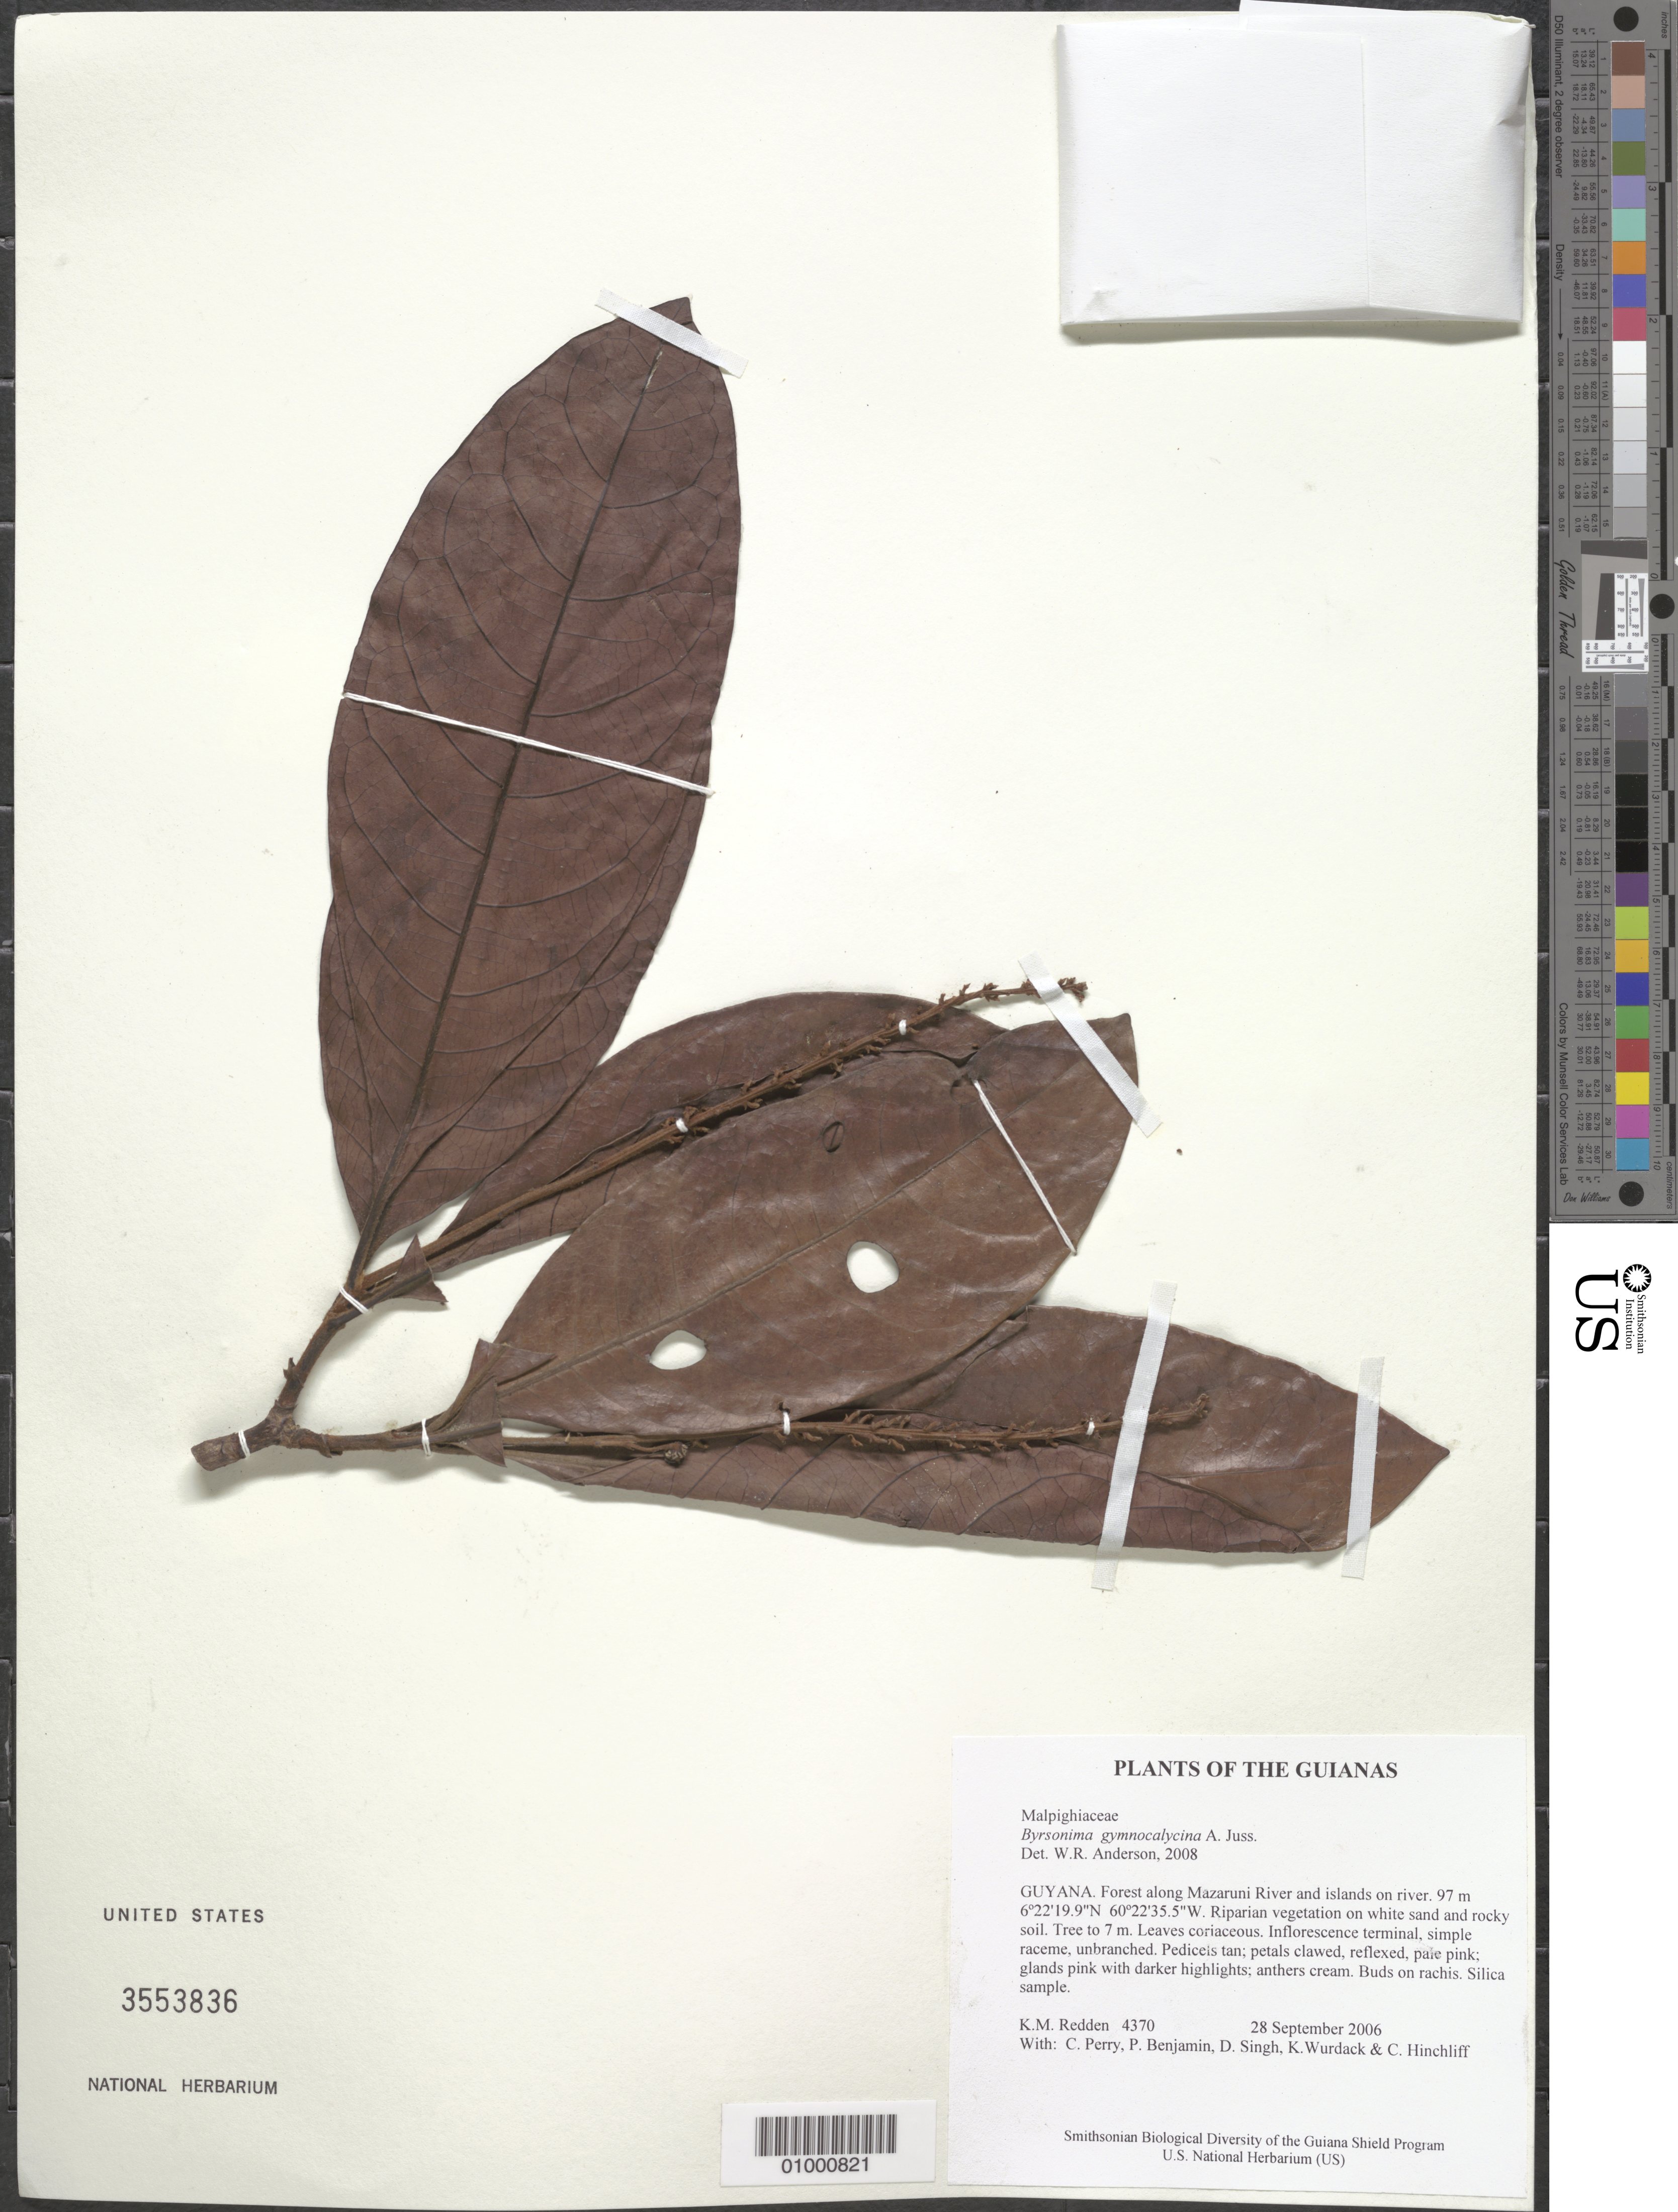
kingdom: Plantae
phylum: Tracheophyta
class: Magnoliopsida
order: Malpighiales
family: Malpighiaceae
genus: Byrsonima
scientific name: Byrsonima gymnocalycina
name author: A. Juss.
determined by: Anderson, W. R., (MICH), University of Michigan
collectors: K. M. Redden, C. Perry, P. Benjamin, D. Singh, K. Wurdack & C. E. Hinchliff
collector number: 4370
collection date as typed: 28 September 2006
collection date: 2006-09-28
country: Guyana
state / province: Cuyuni-Mazaruni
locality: Forest along Mazaruni River and islands on river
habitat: Riparian vegetation on white sand and rocky soil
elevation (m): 97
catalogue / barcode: US 3553836